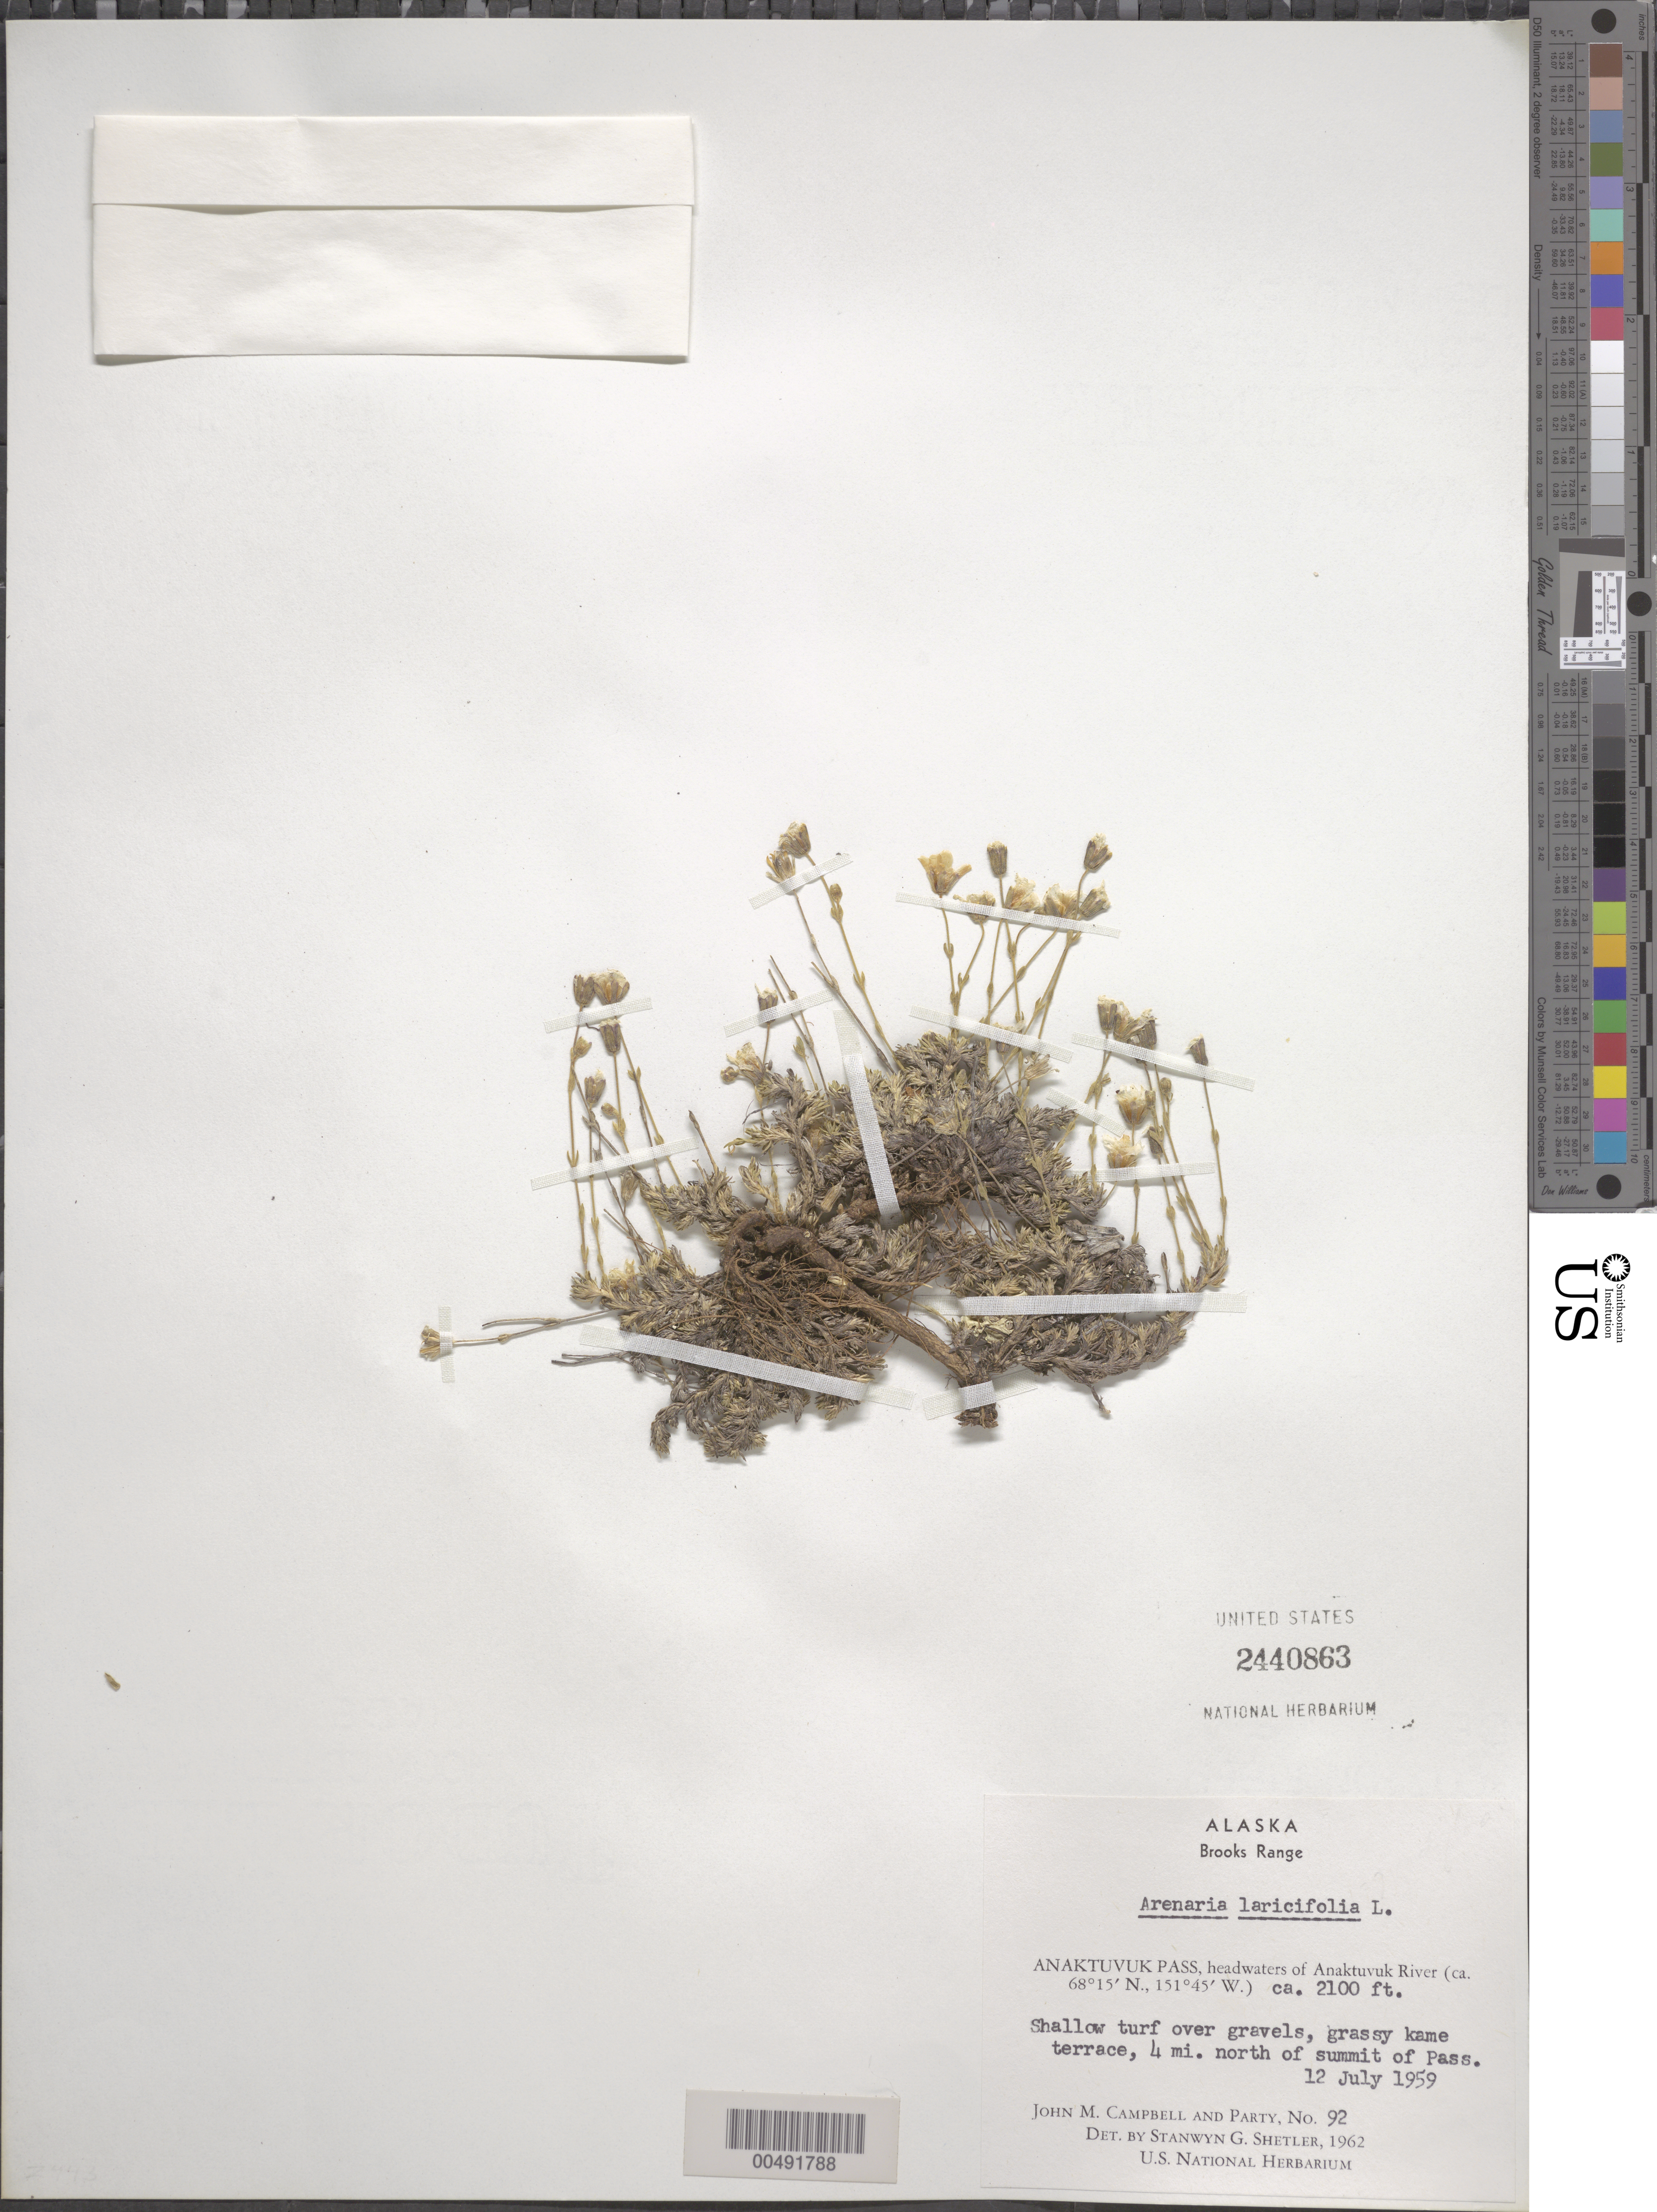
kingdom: Plantae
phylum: Tracheophyta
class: Magnoliopsida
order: Caryophyllales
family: Caryophyllaceae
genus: Cherleria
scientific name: Cherleria obtusiloba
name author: (Rydb.) A.J. Moore & Dillenb.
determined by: Strong, M. T., (US), Smithsonian Institution - National Museum of Natural History (UNITED STATES)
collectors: J. M. Campbell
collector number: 92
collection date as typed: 12 Jul 1959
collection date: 1959-07-12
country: United States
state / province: Alaska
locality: Brooks Range, 4 mi. N of summit of Anaktuvuk Pass, headwaters of Anaktuvuk River,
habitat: shallow turf over gravels, grassy kame terrace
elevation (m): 640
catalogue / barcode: US 2440863